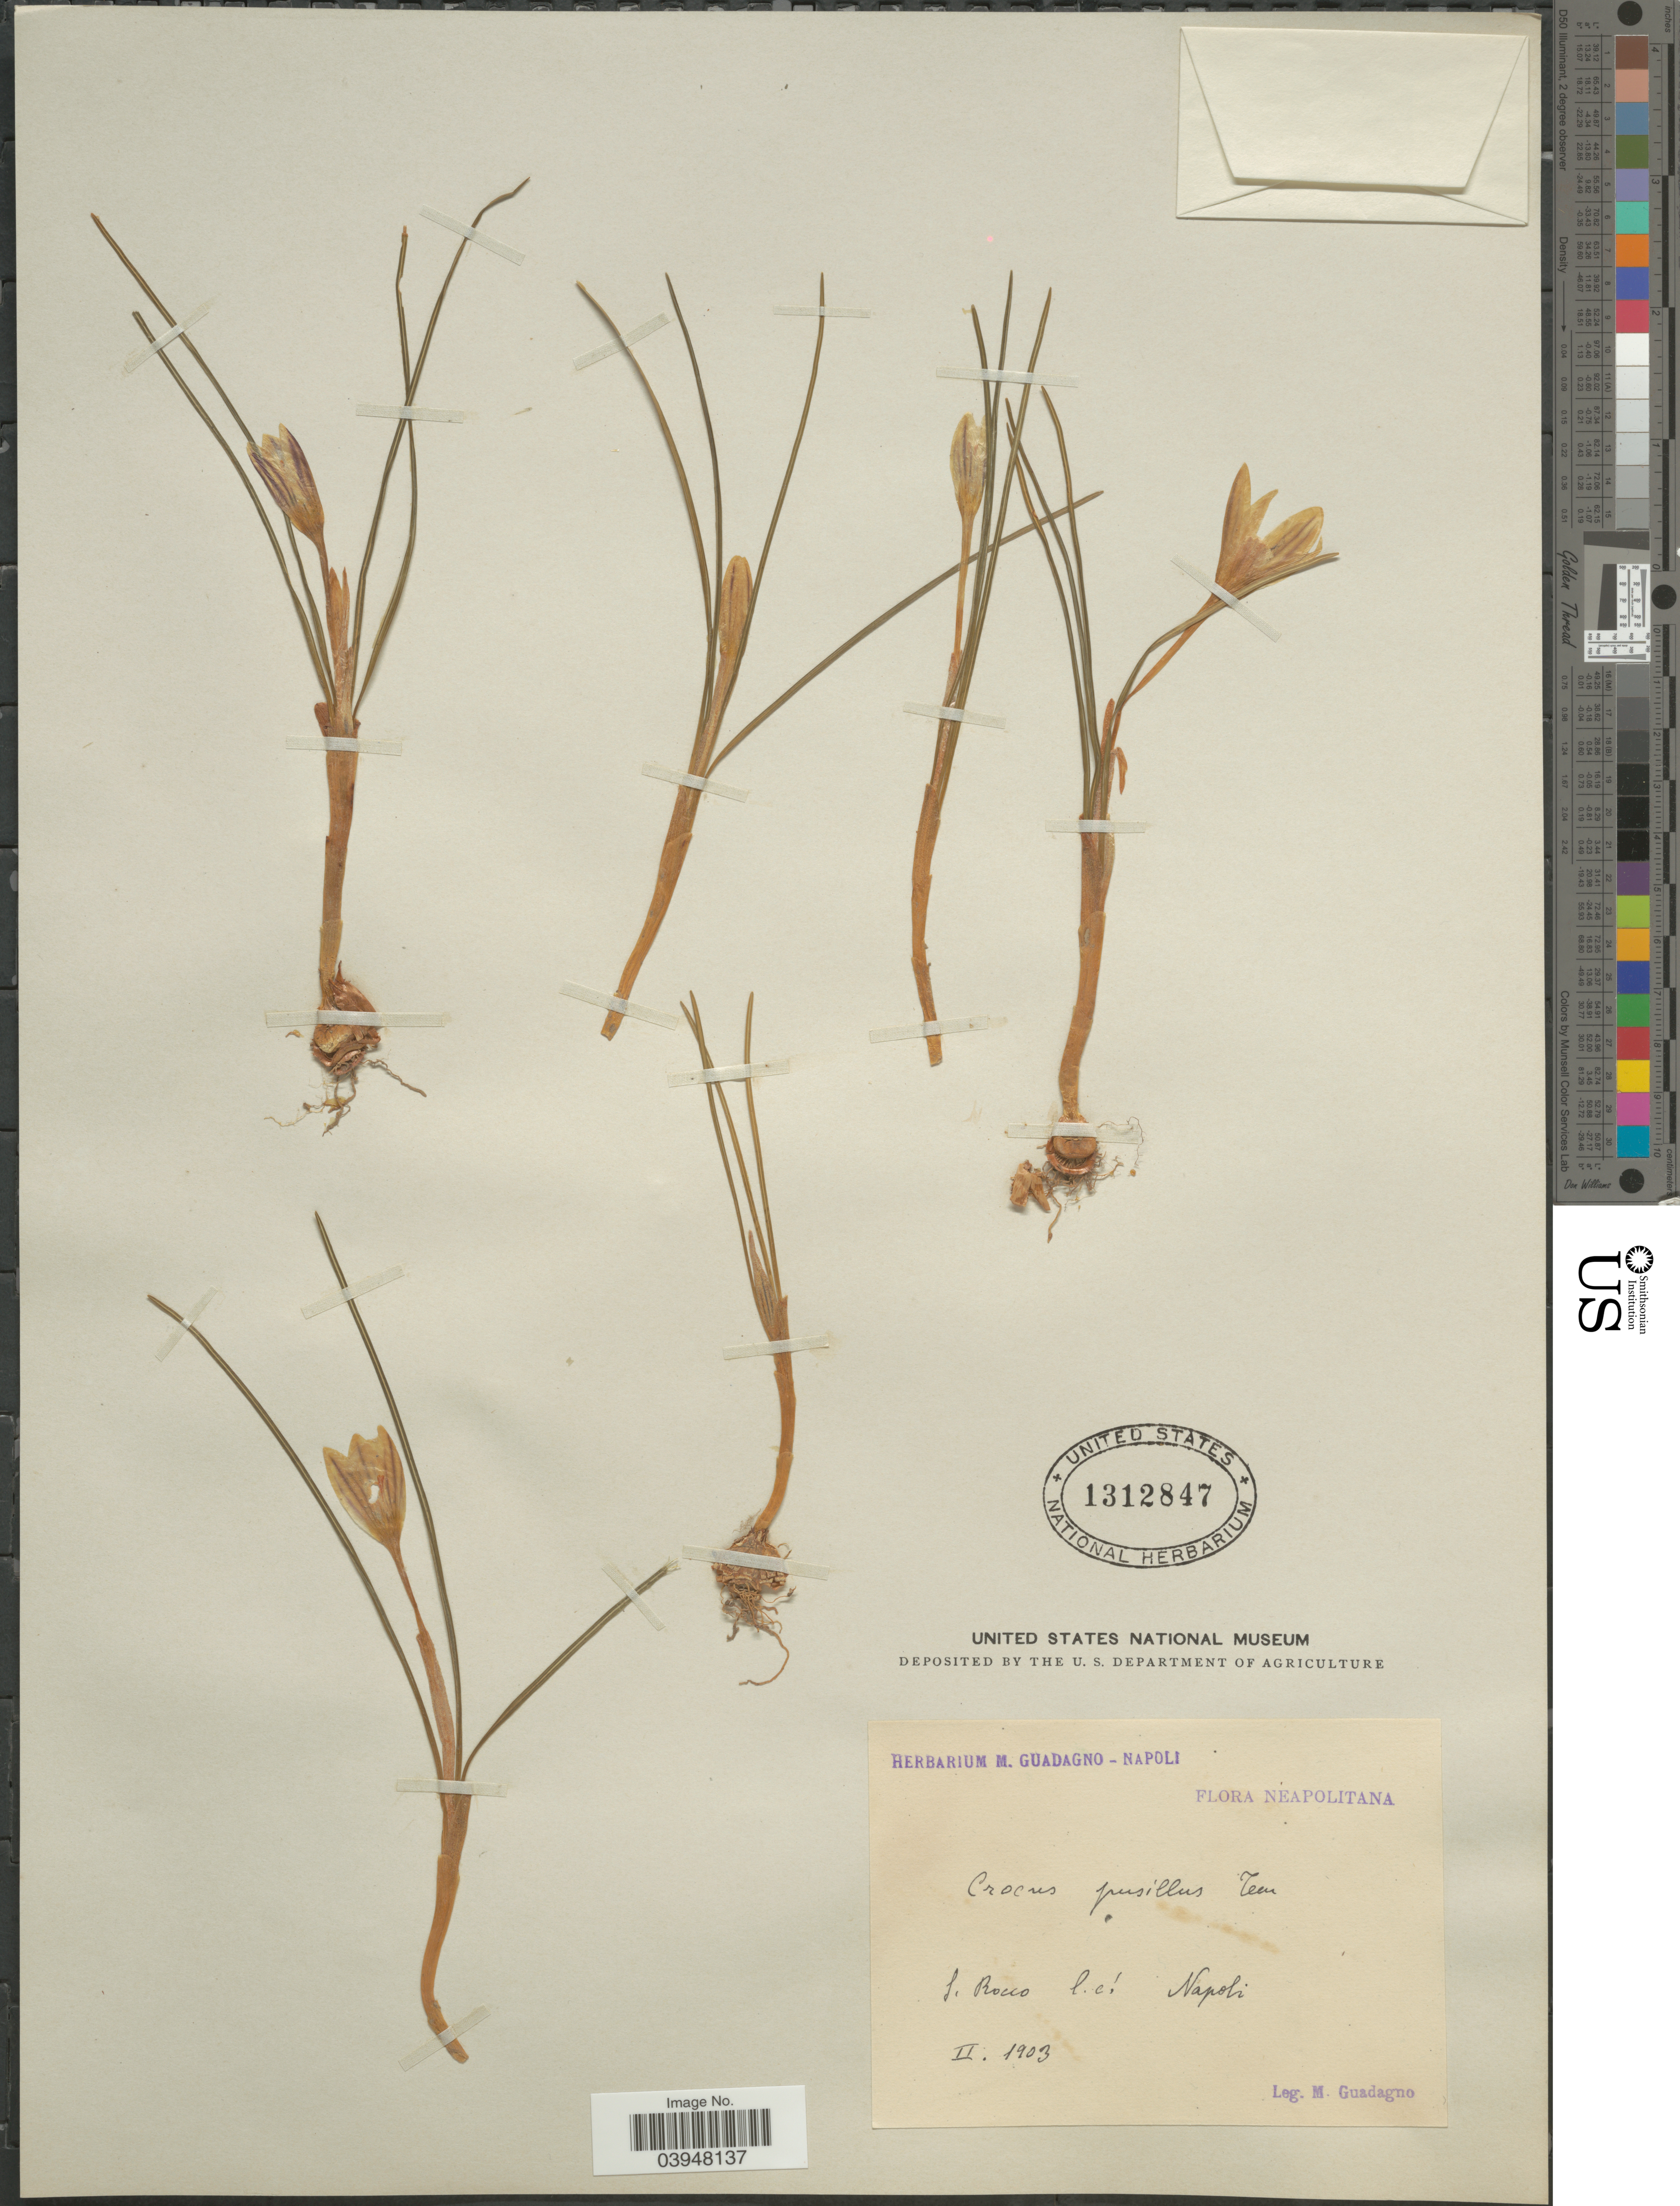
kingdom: Plantae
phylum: Tracheophyta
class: Liliopsida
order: Asparagales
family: Iridaceae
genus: Crocus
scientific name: Crocus pusillus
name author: (Ten.) Ten.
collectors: M. Guadagno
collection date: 1903-02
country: Italy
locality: Neapolitana. S. Rocco. Napoli.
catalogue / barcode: US 1312847